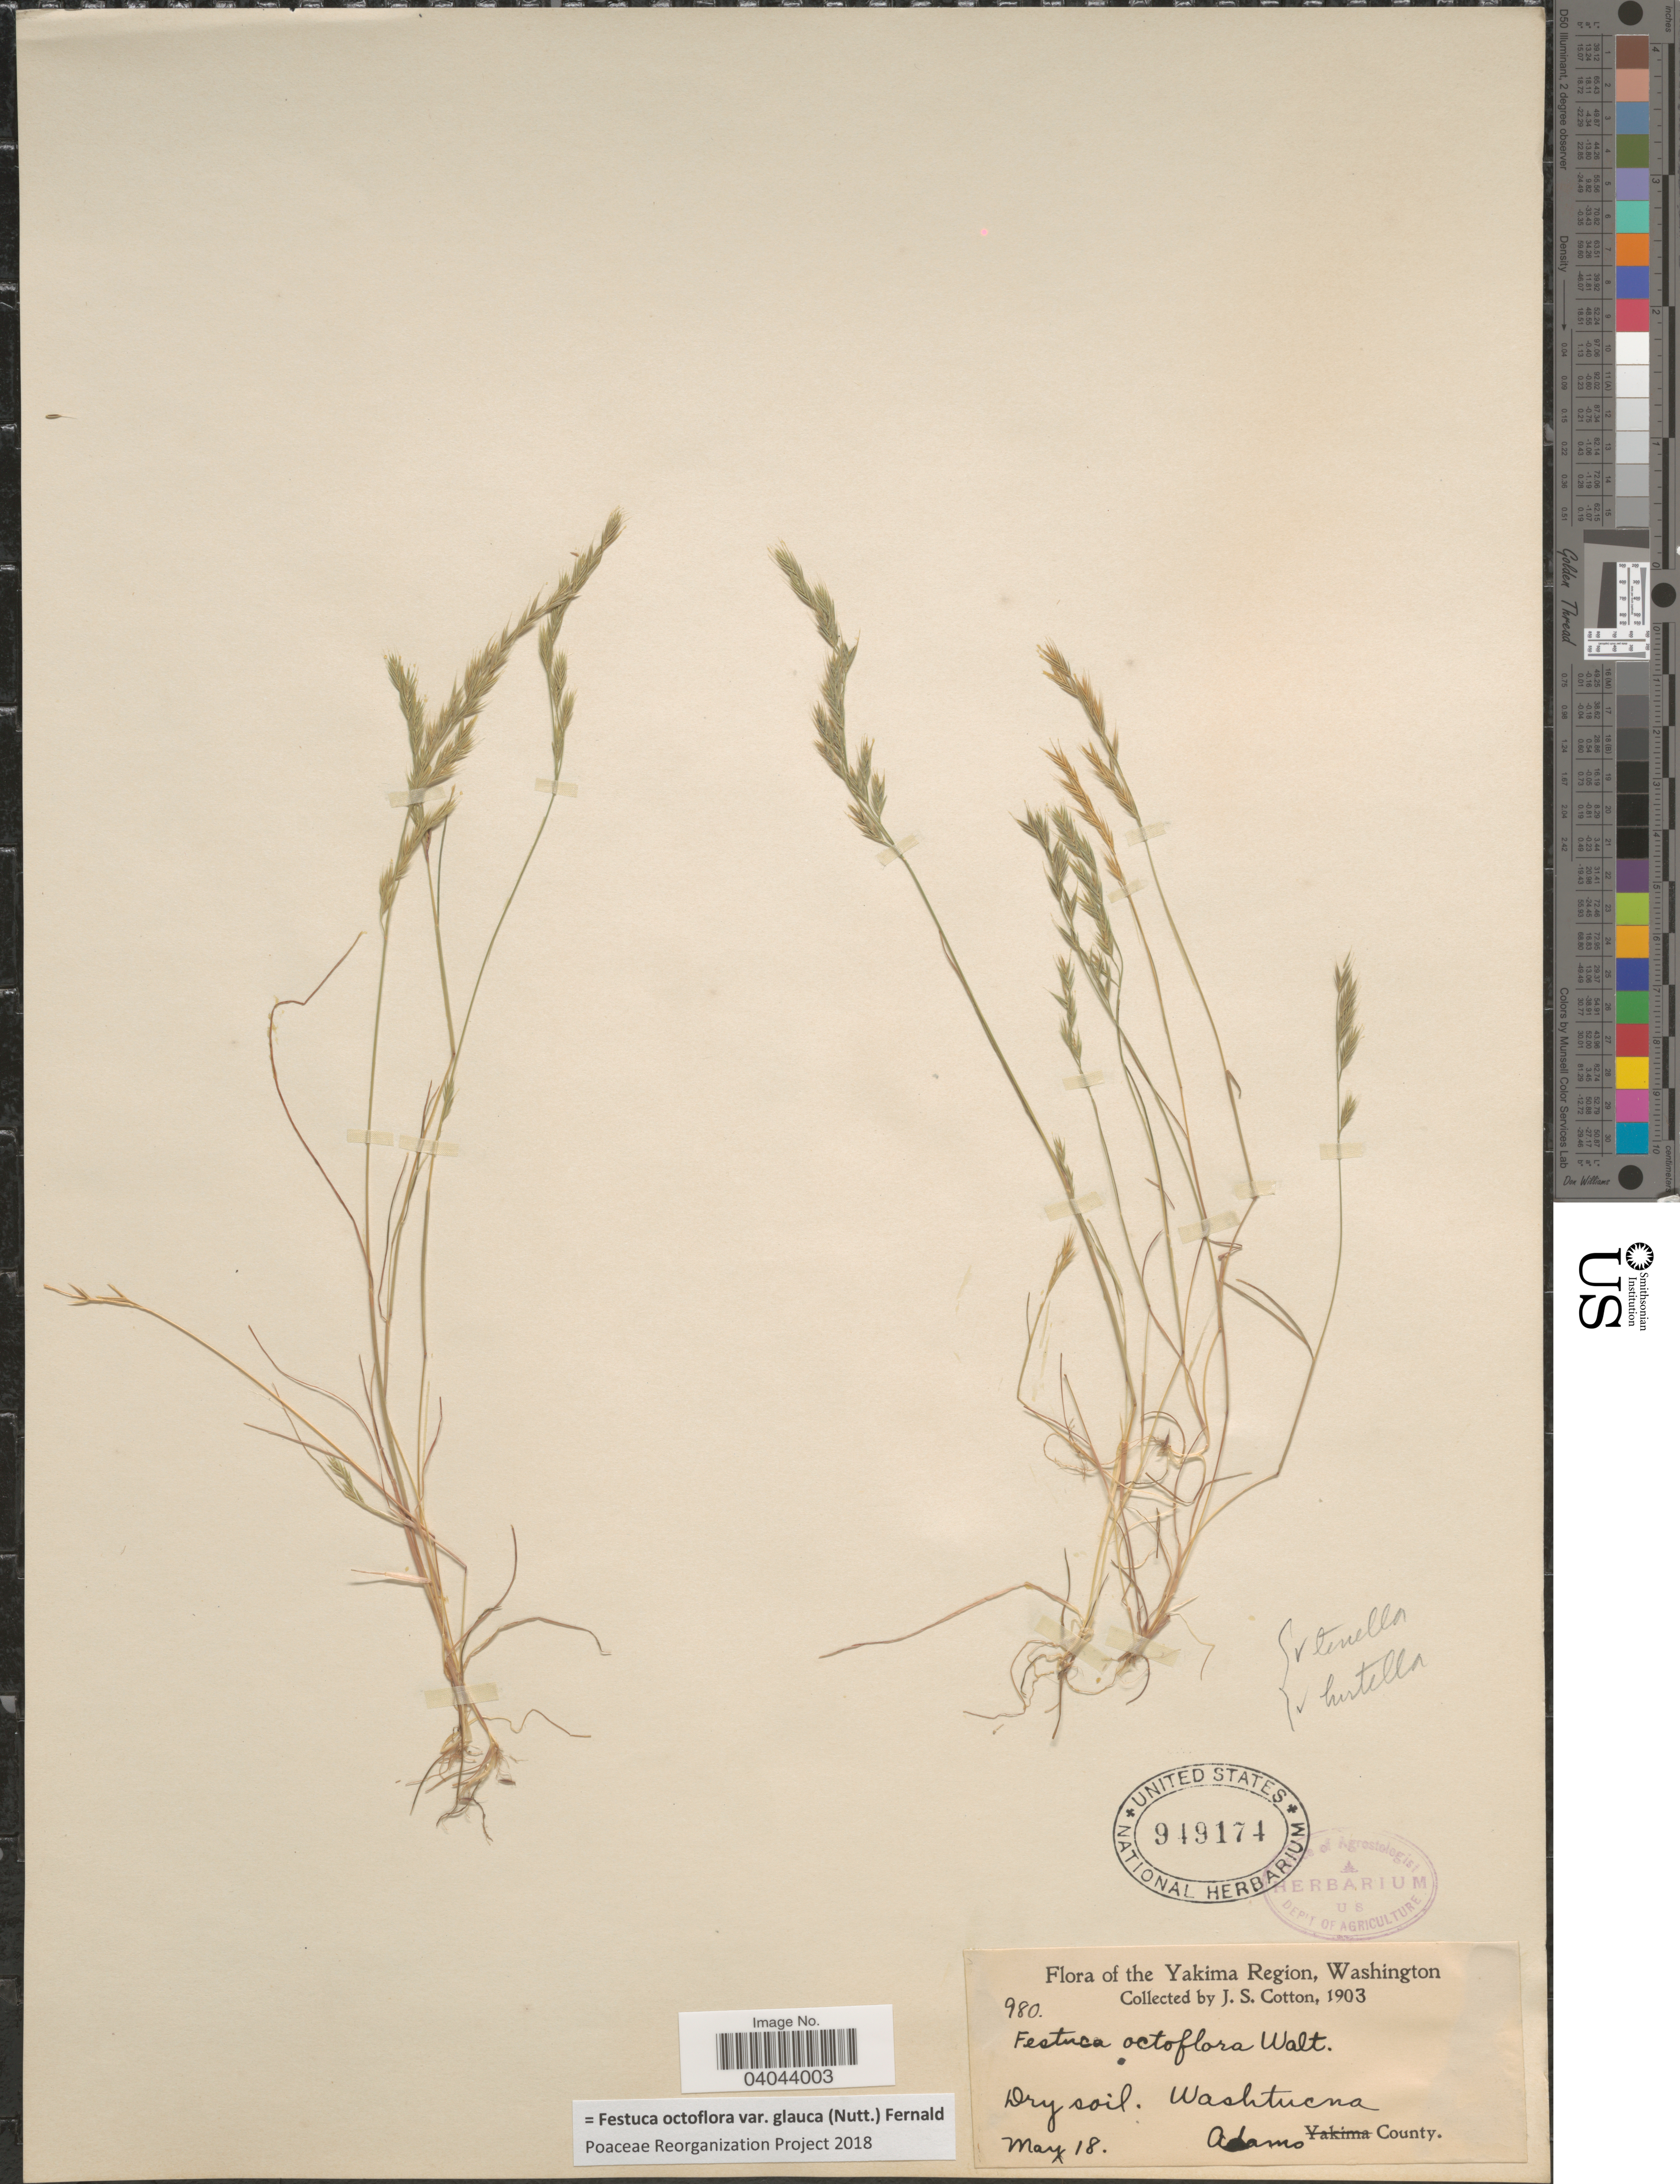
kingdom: Plantae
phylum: Tracheophyta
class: Liliopsida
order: Poales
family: Poaceae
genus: Festuca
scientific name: Festuca octoflora var. glauca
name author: (Nutt.) Fernald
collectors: J. S. Cotton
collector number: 980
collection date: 1903-05-18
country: United States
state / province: Washington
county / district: Adams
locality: The Yakima Region. Washtucna. Adams County.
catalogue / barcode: US 949174